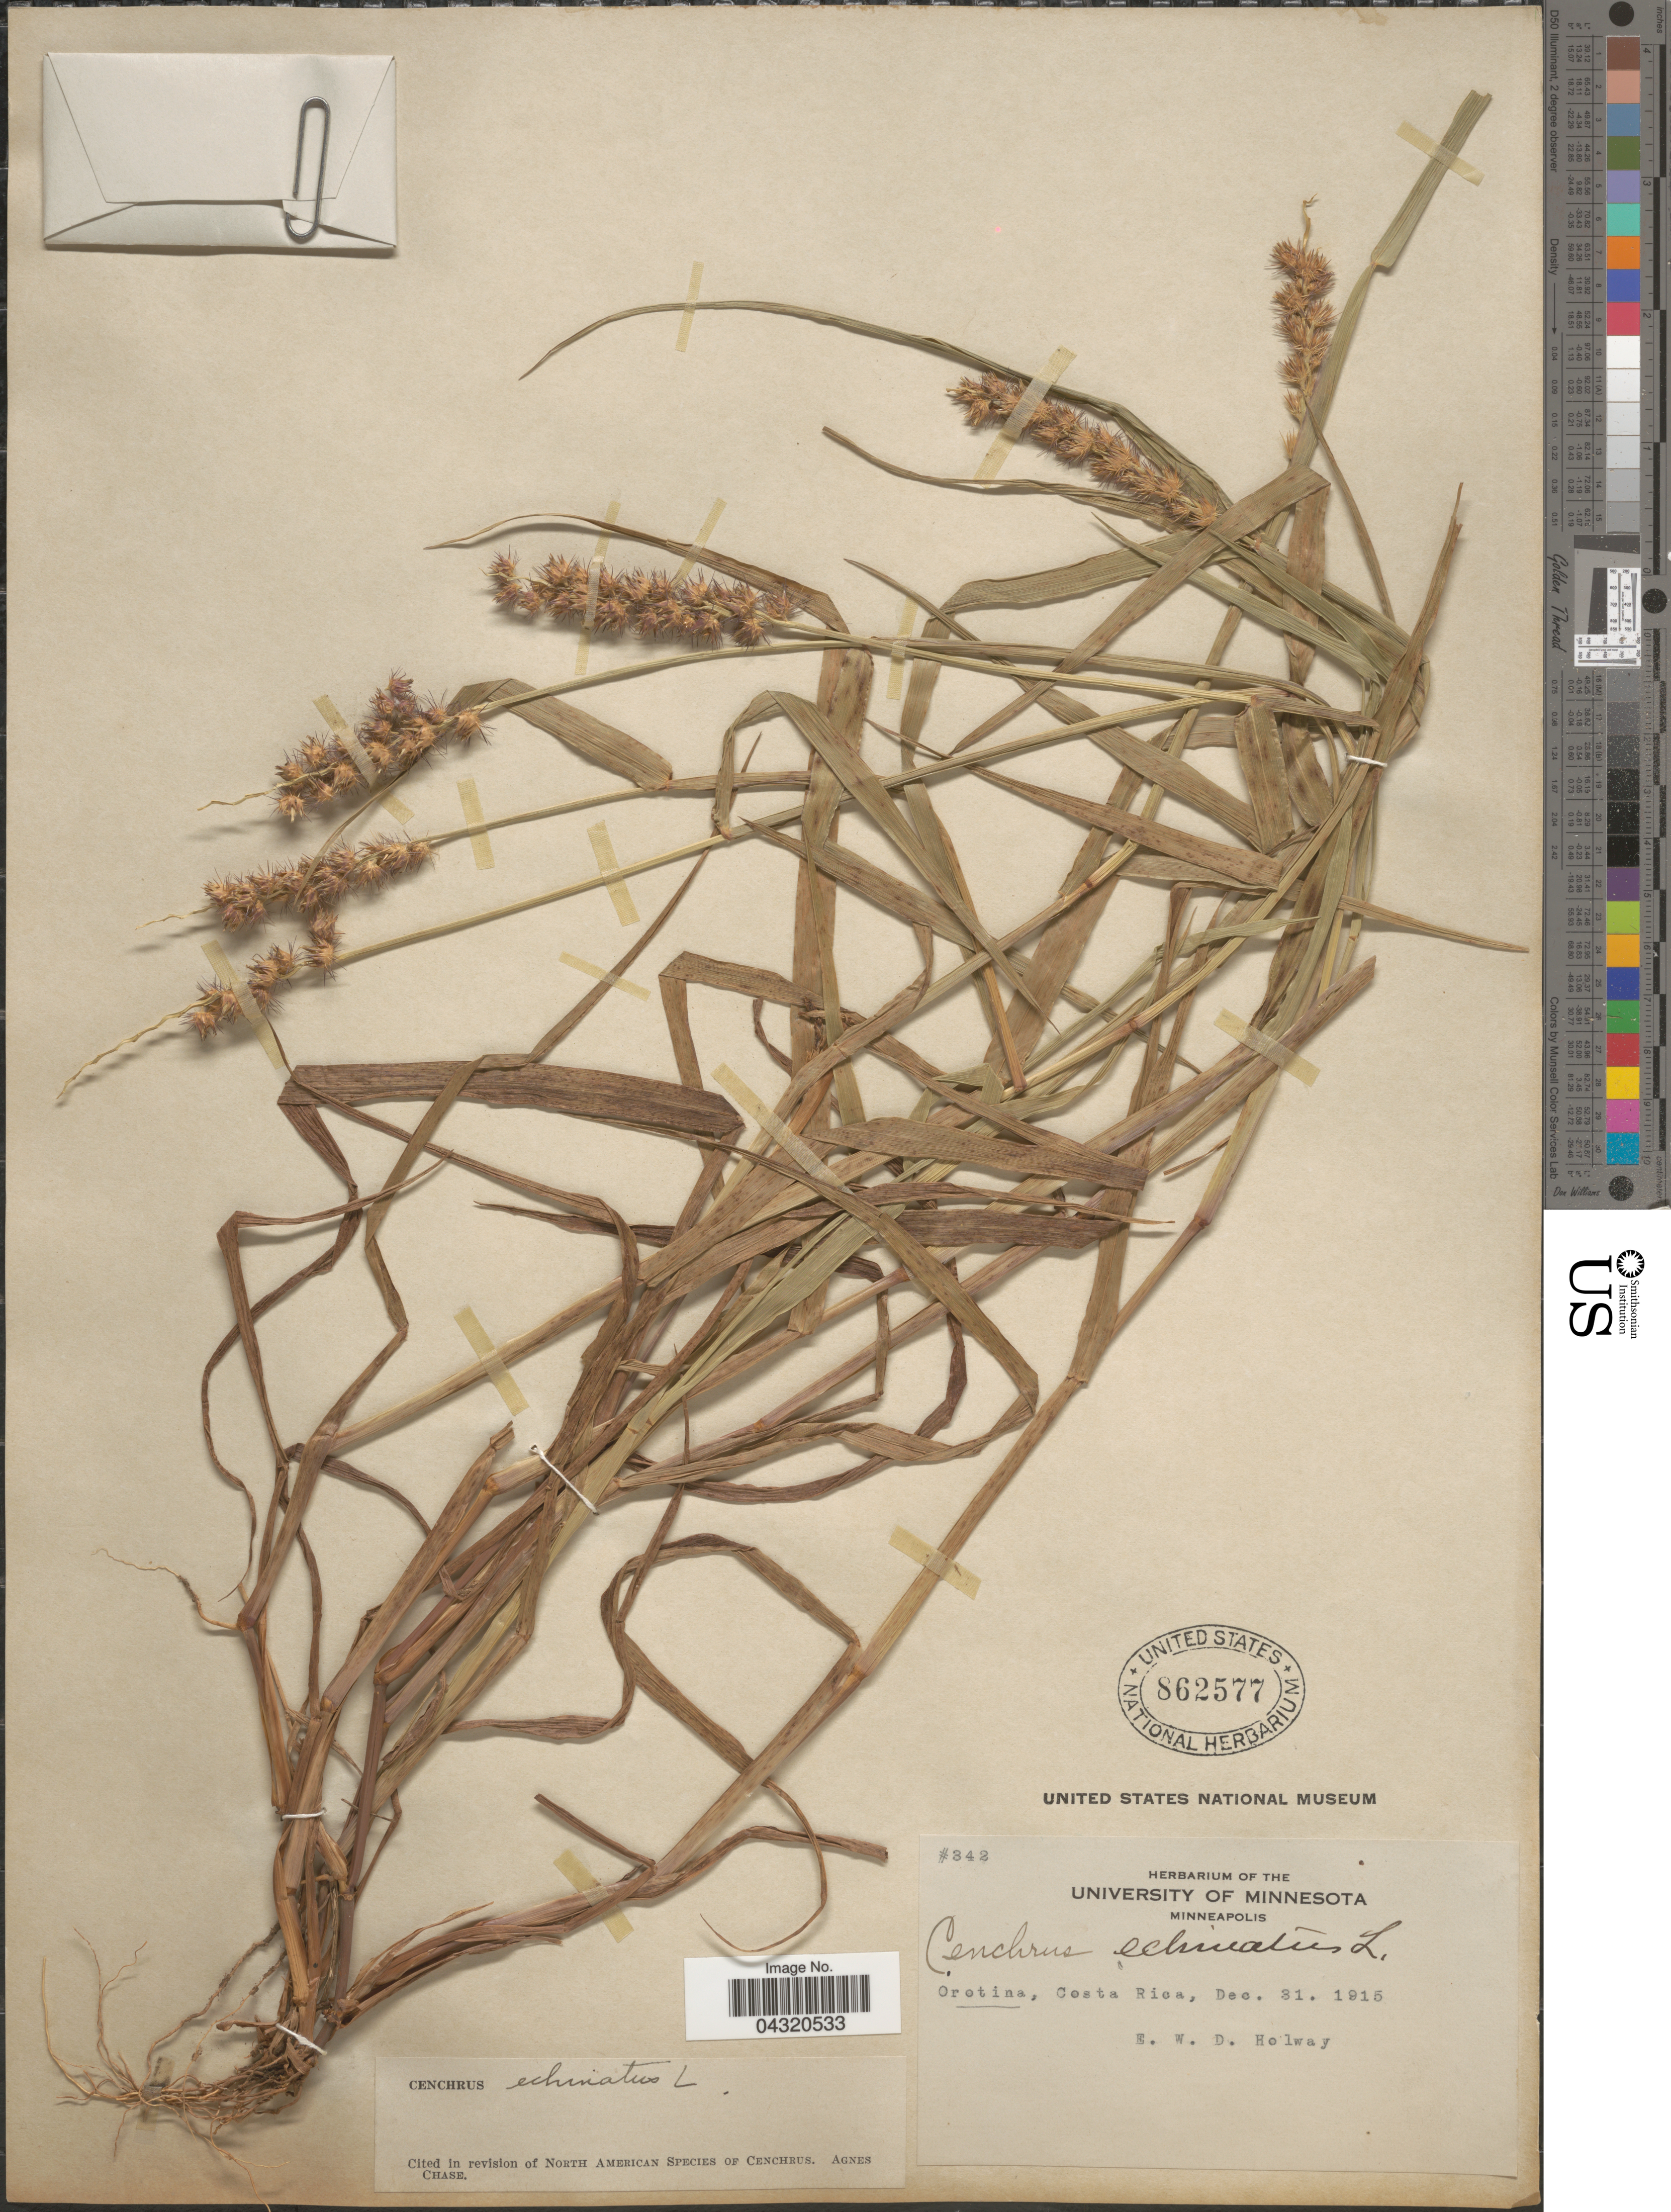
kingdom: Plantae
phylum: Tracheophyta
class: Liliopsida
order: Poales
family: Poaceae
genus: Cenchrus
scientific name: Cenchrus echinatus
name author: L.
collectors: E. W. D. Holway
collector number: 342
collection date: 1915-12-31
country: Costa Rica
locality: Orotina.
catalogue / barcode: US 862577